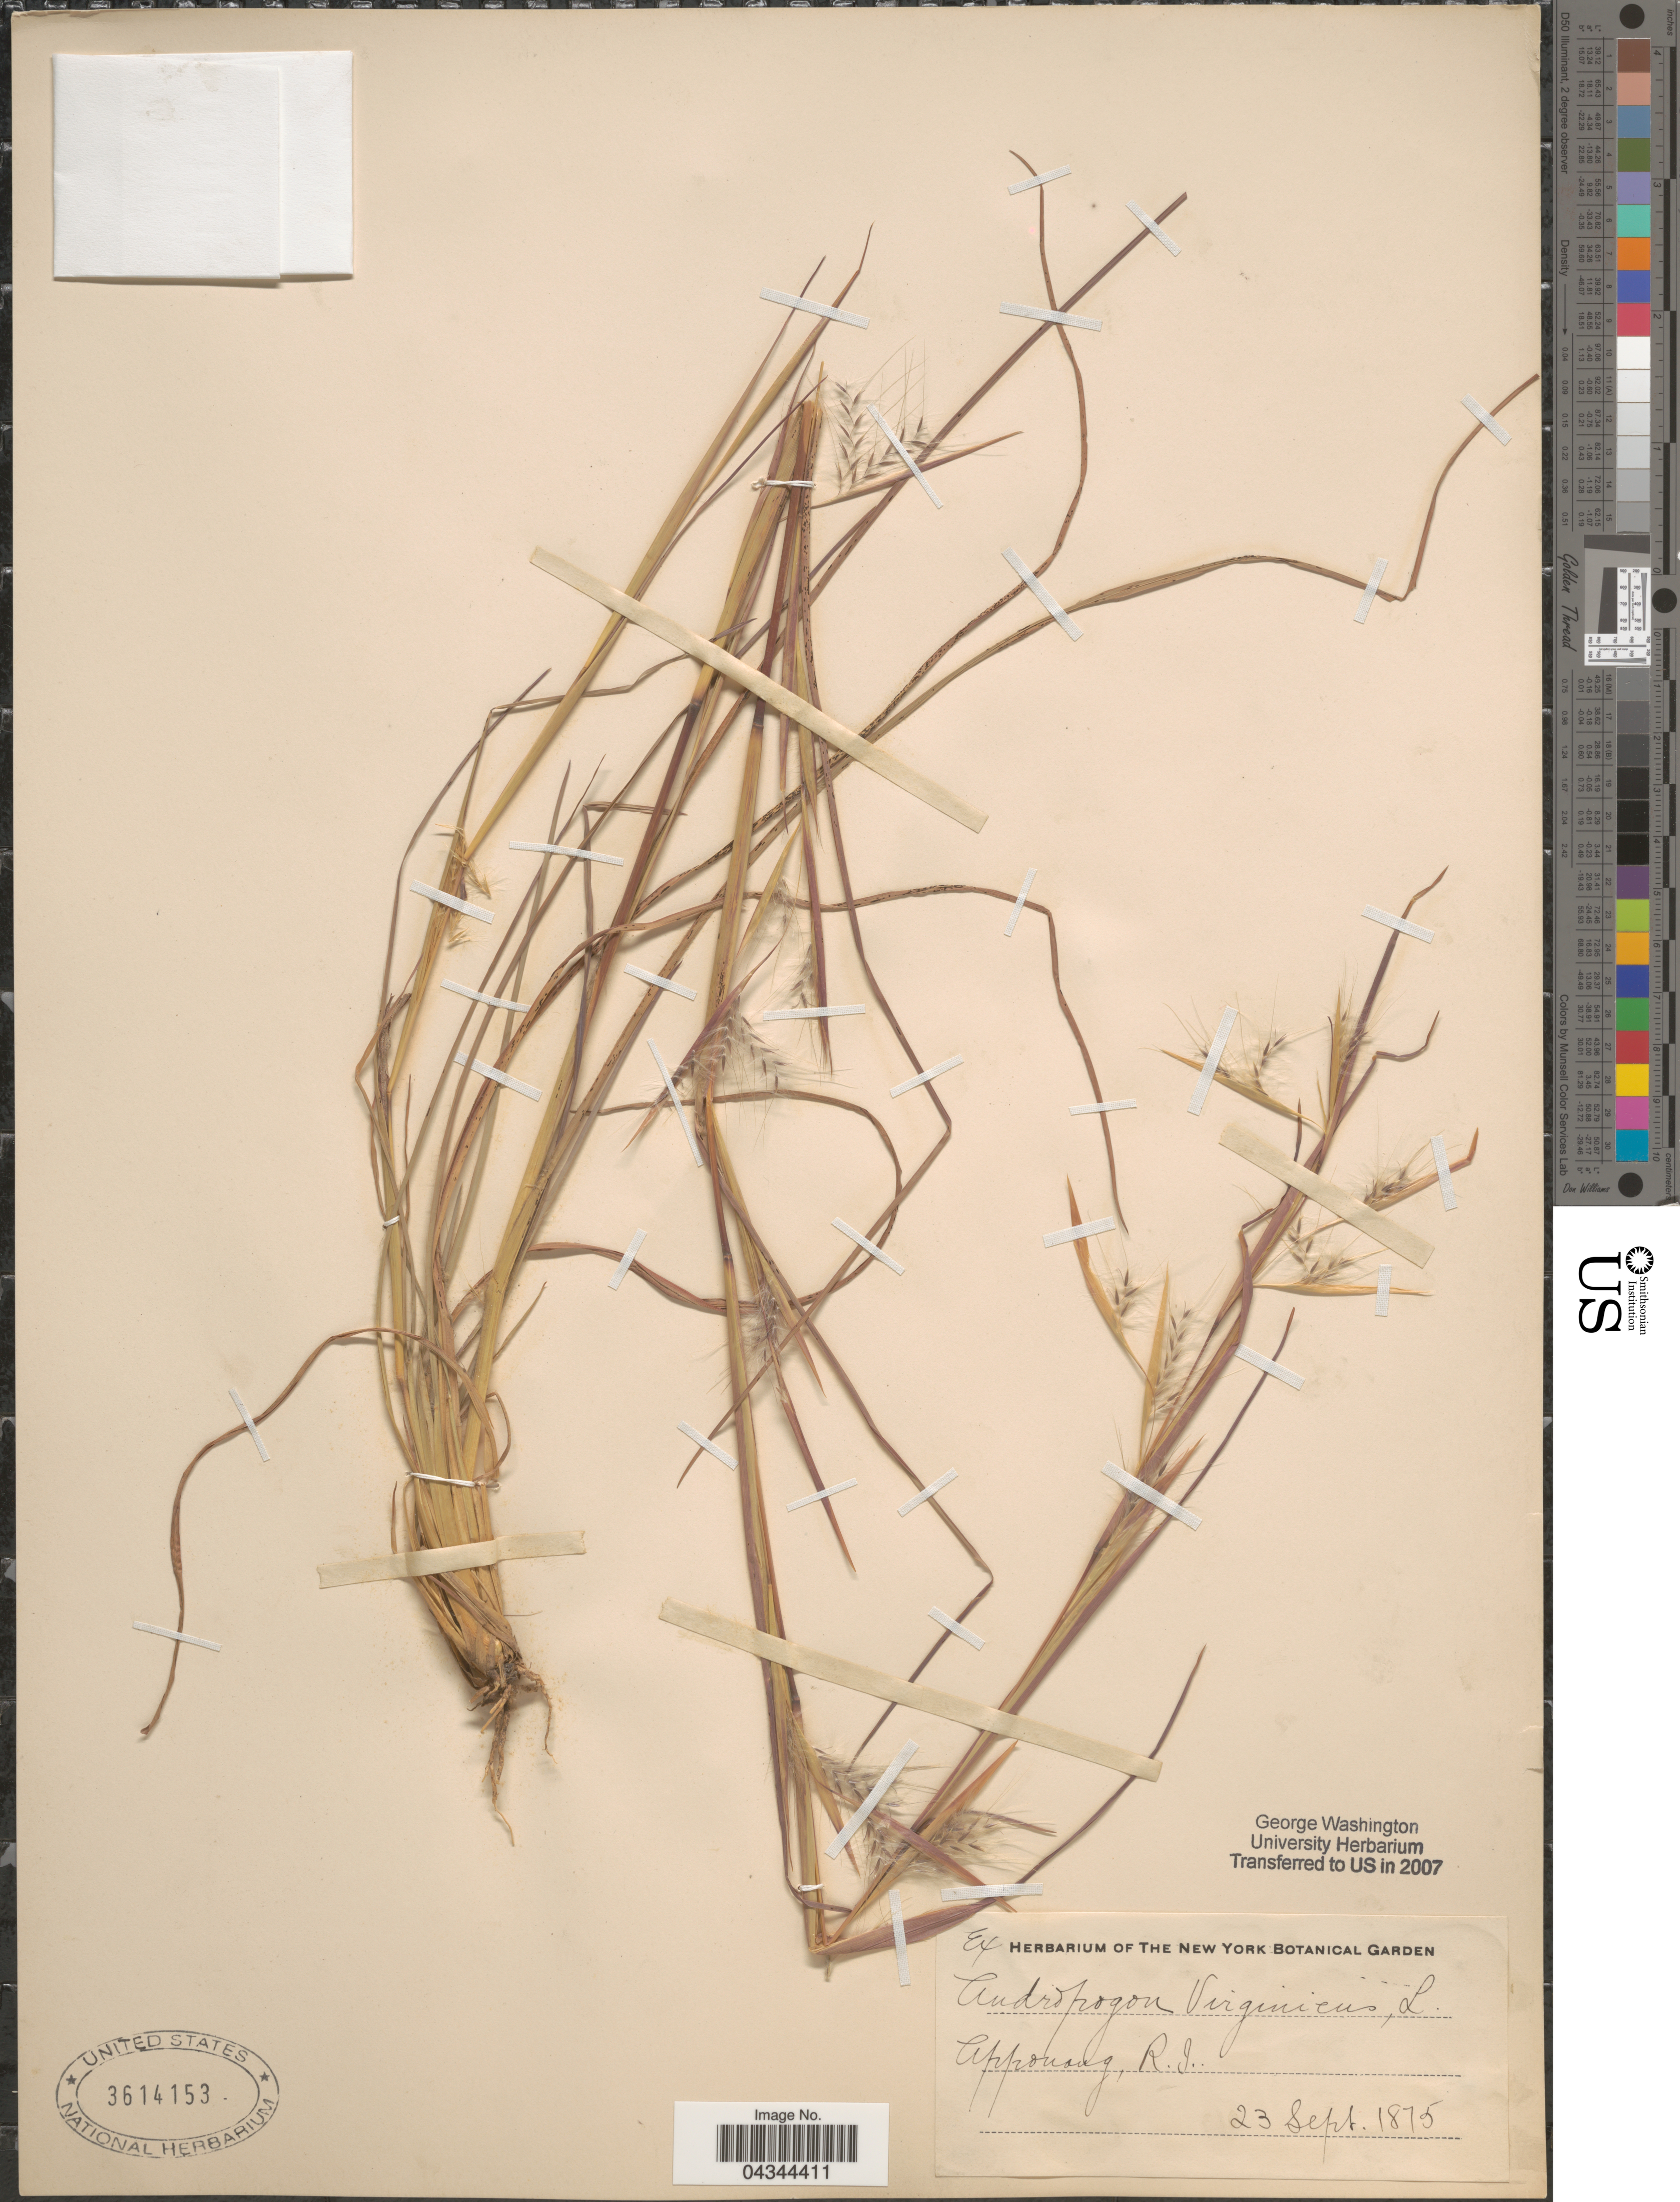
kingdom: Plantae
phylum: Tracheophyta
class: Liliopsida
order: Poales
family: Poaceae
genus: Andropogon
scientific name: Andropogon virginicus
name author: L.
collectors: Ex Herb. New York Botanical Garden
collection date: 1875-09-23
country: United States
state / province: Rhode Island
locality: Apponaug.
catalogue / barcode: US 3614153